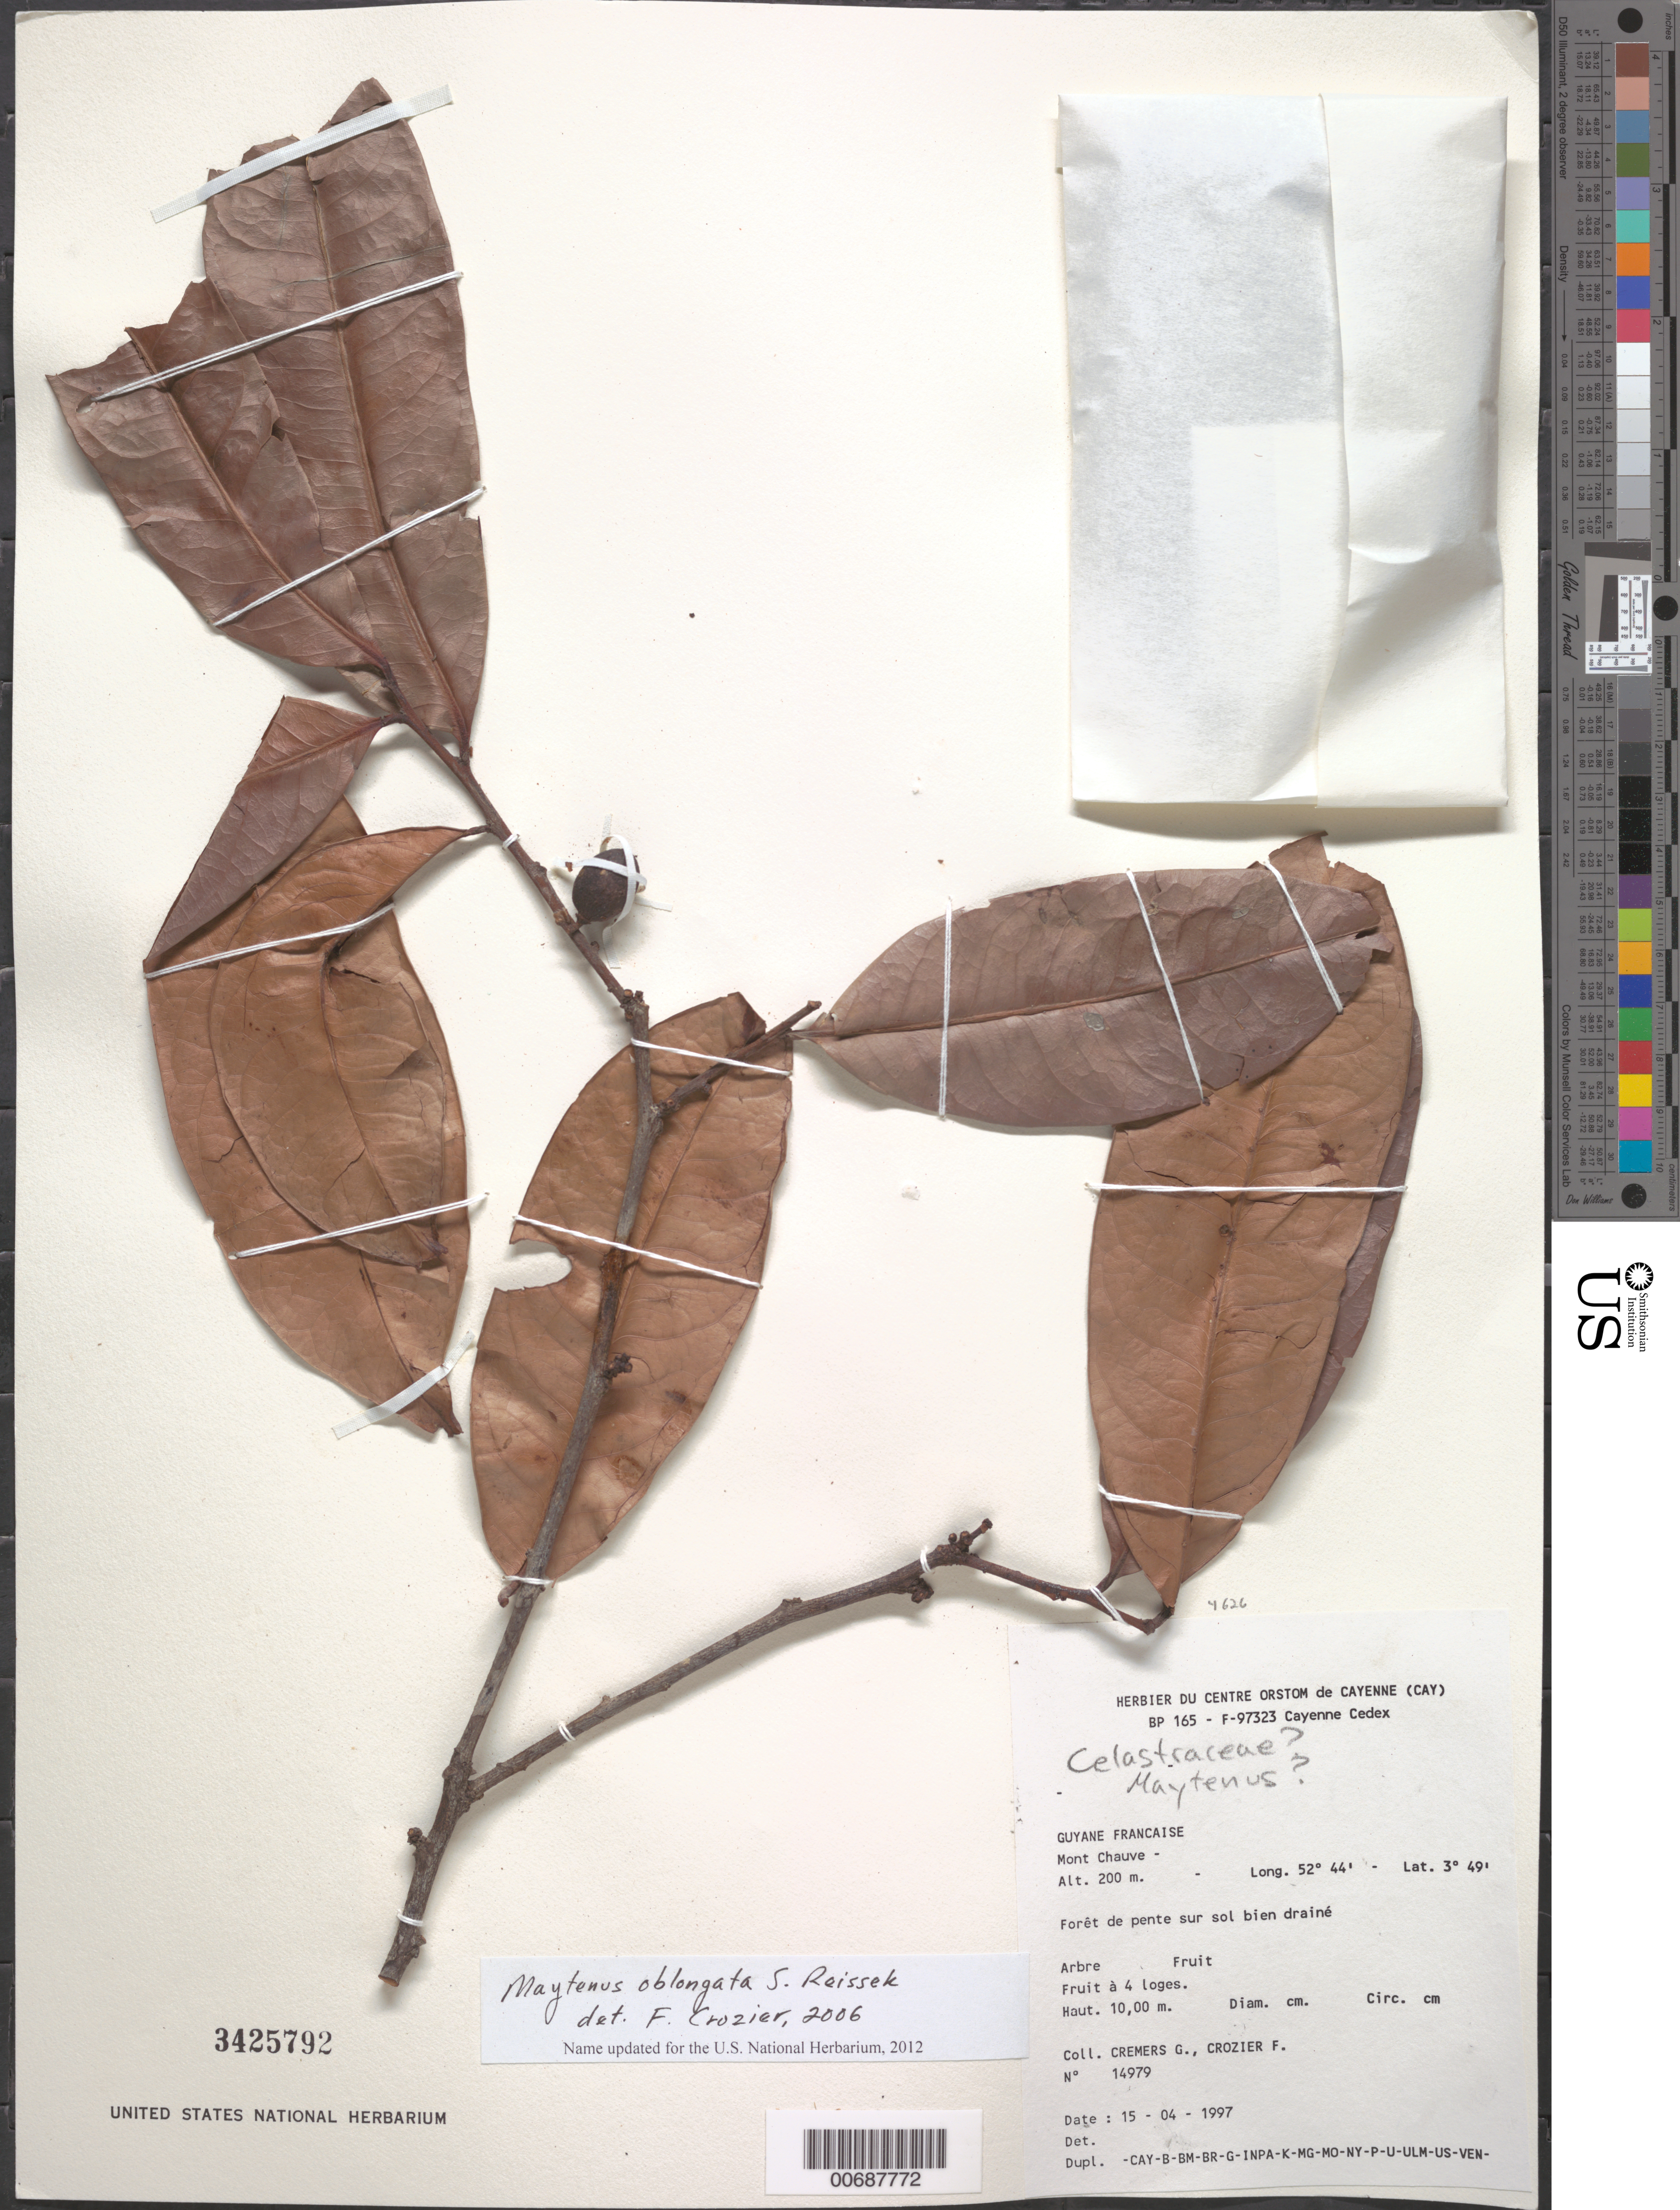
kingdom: Plantae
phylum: Tracheophyta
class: Magnoliopsida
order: Celastrales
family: Celastraceae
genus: Maytenus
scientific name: Maytenus sp.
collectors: G. Cremers & F. Crozier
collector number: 14997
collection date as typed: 15-Apr-97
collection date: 1997-04-15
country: French Guiana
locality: Mont Chauve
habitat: Slope forest, well drained soil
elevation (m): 200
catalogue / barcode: US 3425792